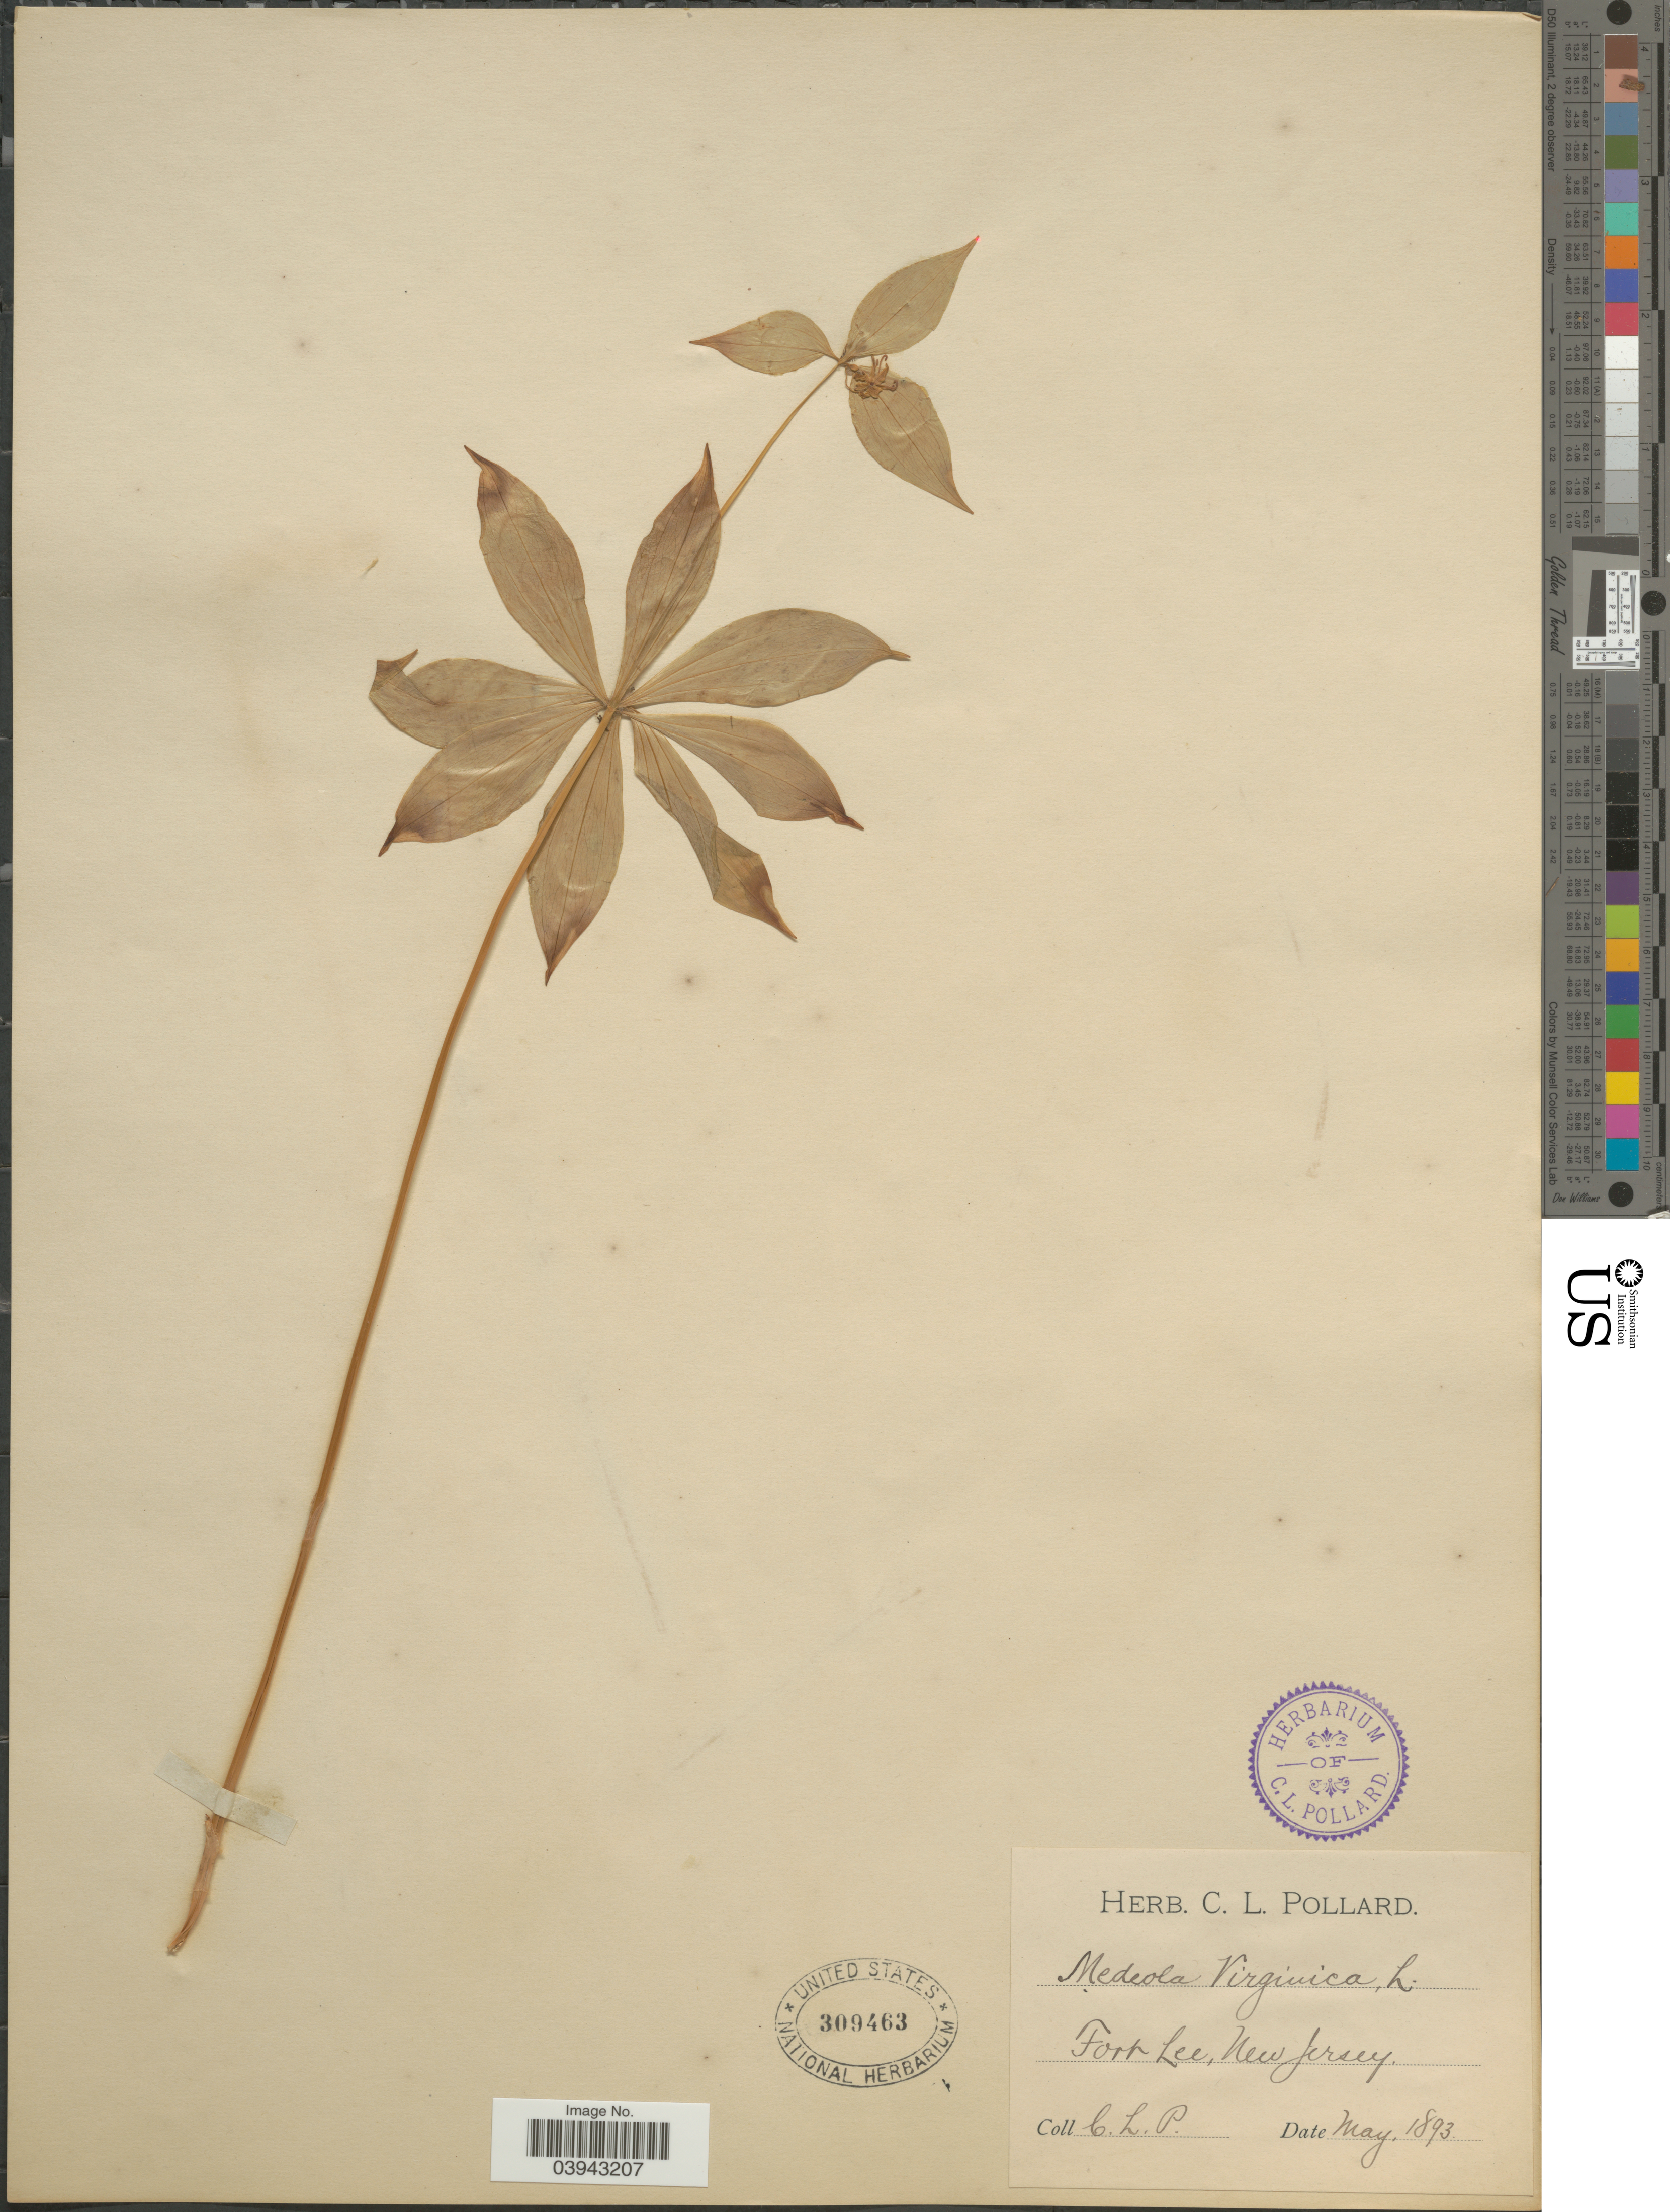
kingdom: Plantae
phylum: Tracheophyta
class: Liliopsida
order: Liliales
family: Liliaceae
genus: Medeola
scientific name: Medeola virginiana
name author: (L.) Desf.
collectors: C. L. Pollard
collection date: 1893-05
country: United States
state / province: New Jersey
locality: Fort Lee.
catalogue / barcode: US 309463